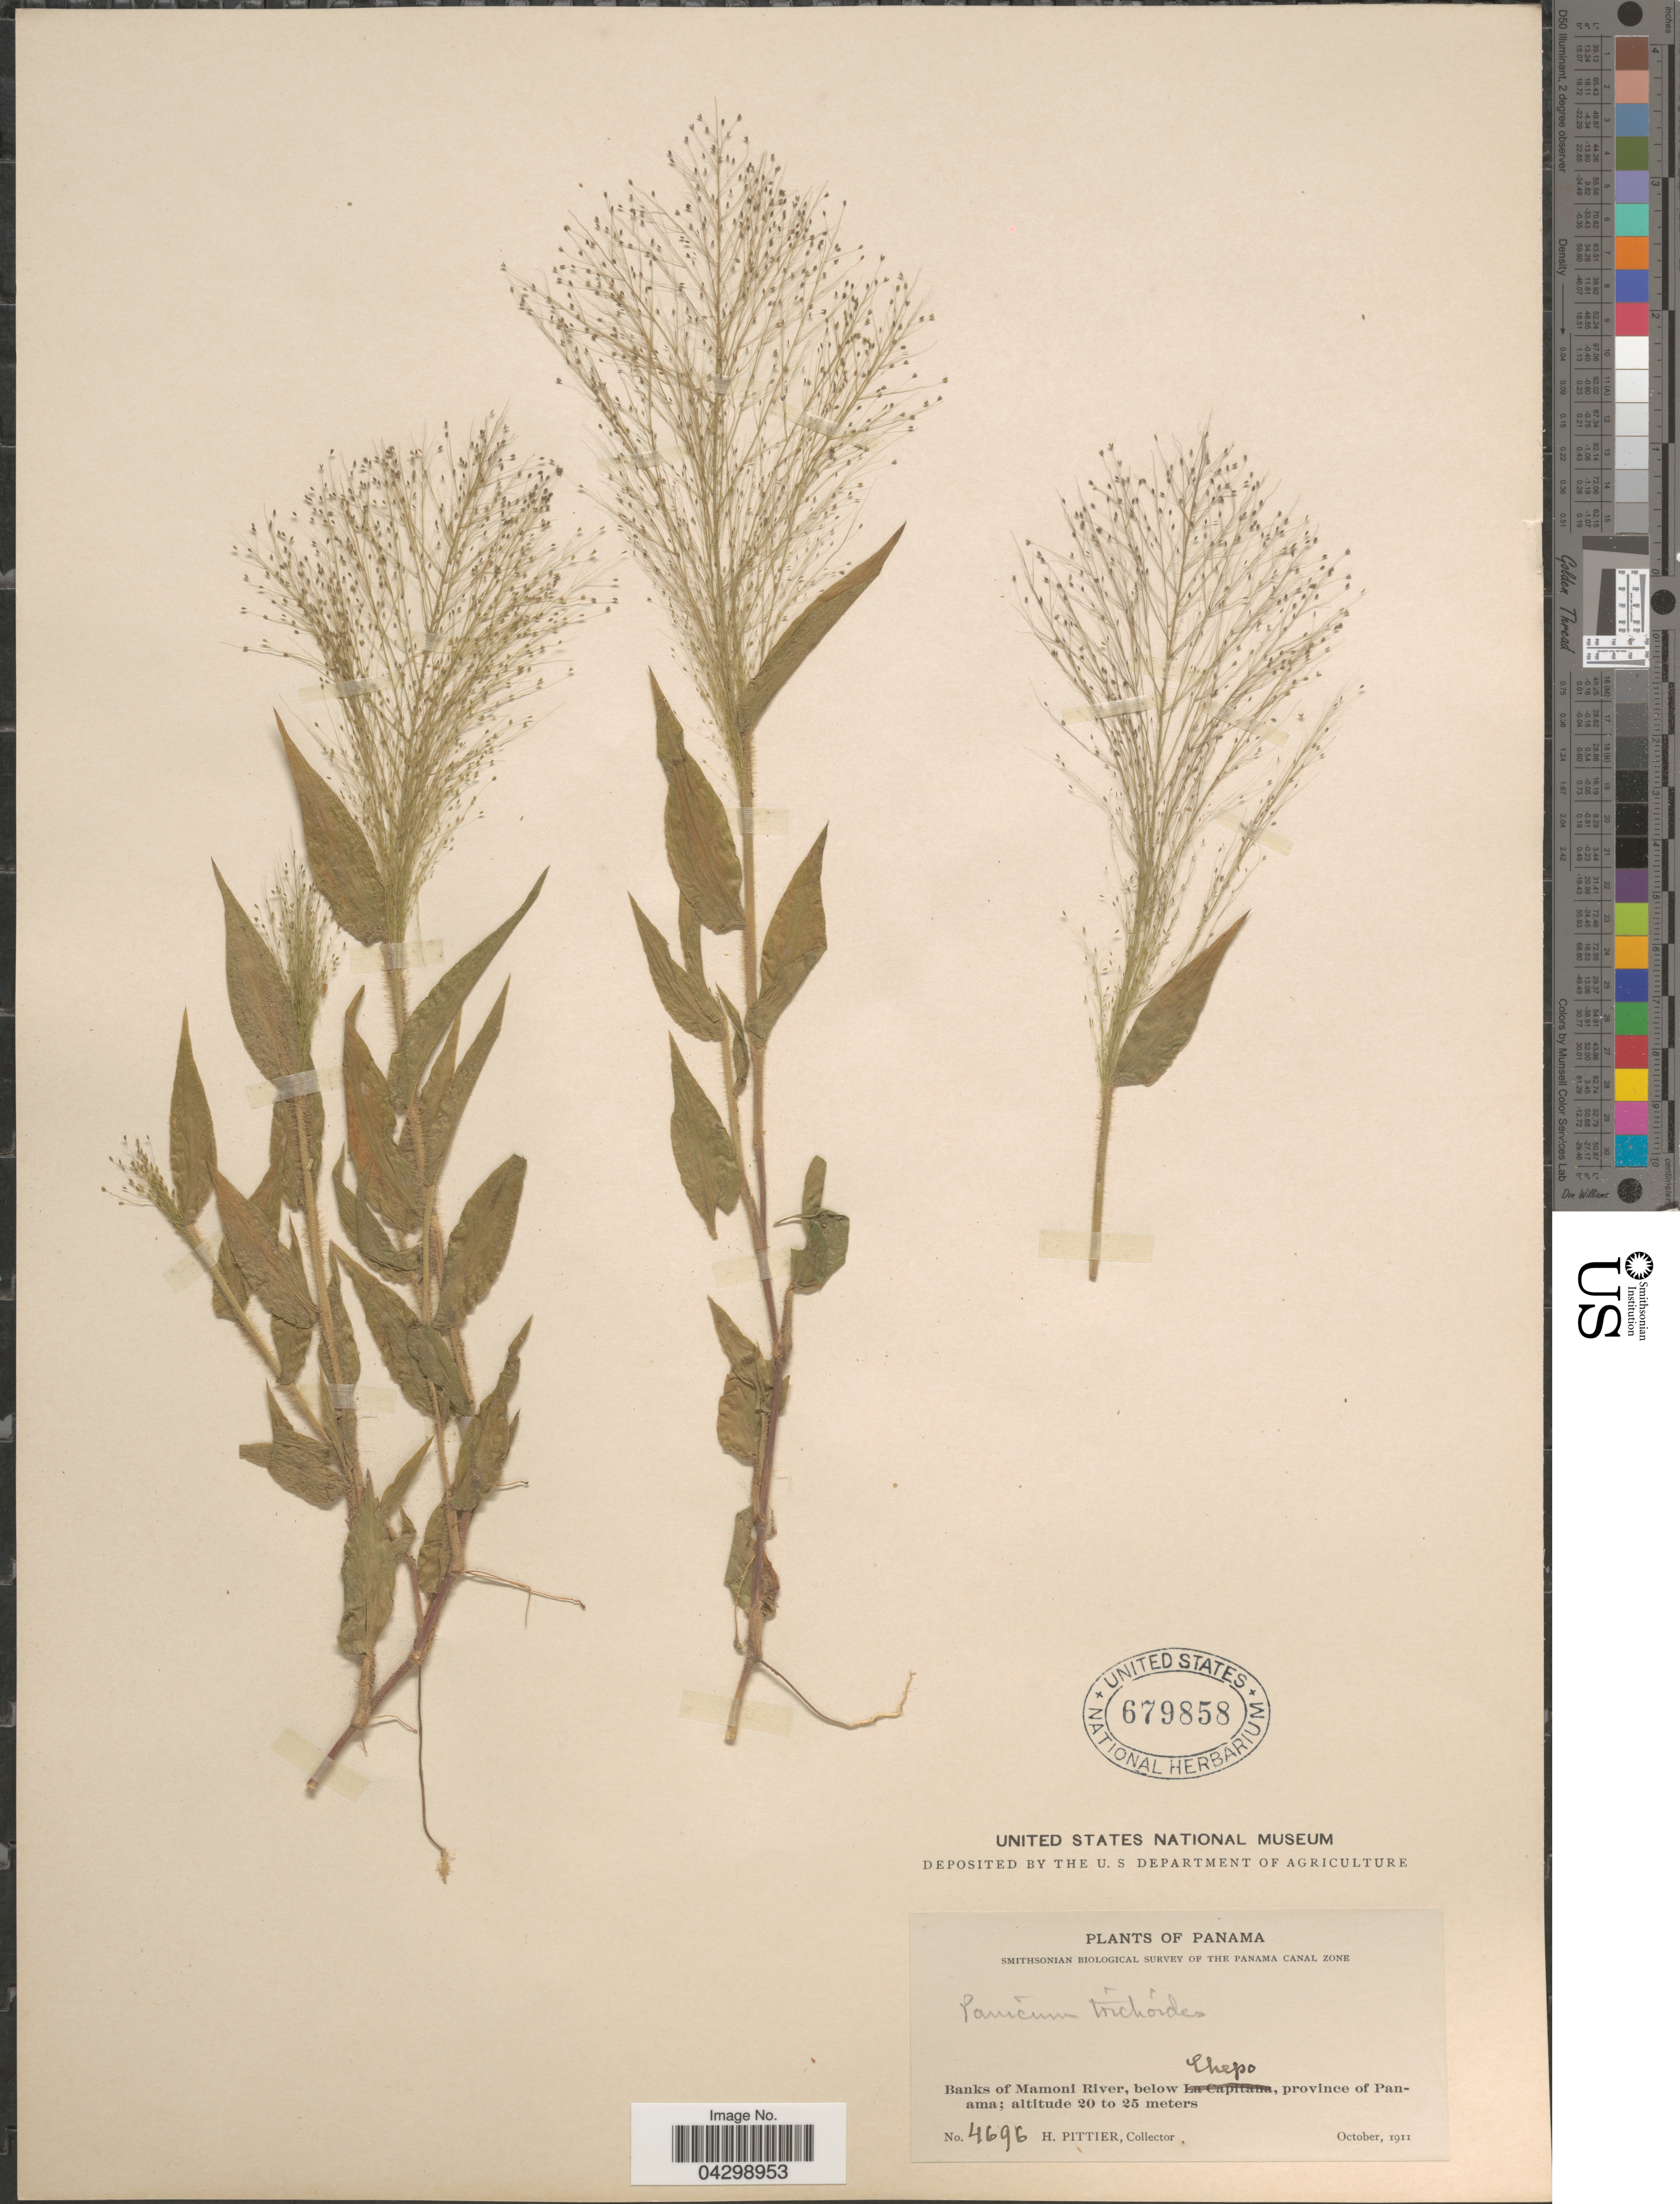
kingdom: Plantae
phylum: Tracheophyta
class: Liliopsida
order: Poales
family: Poaceae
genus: Panicum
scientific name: Panicum trichoides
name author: Sw.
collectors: H. F. Pittier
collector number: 4696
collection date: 1911-10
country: Panama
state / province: Panamá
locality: Smithsonian Biological Survey of the Panama Canal Zone. Banks of Mamoni River, below Chepo.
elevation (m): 20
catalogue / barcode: US 679858